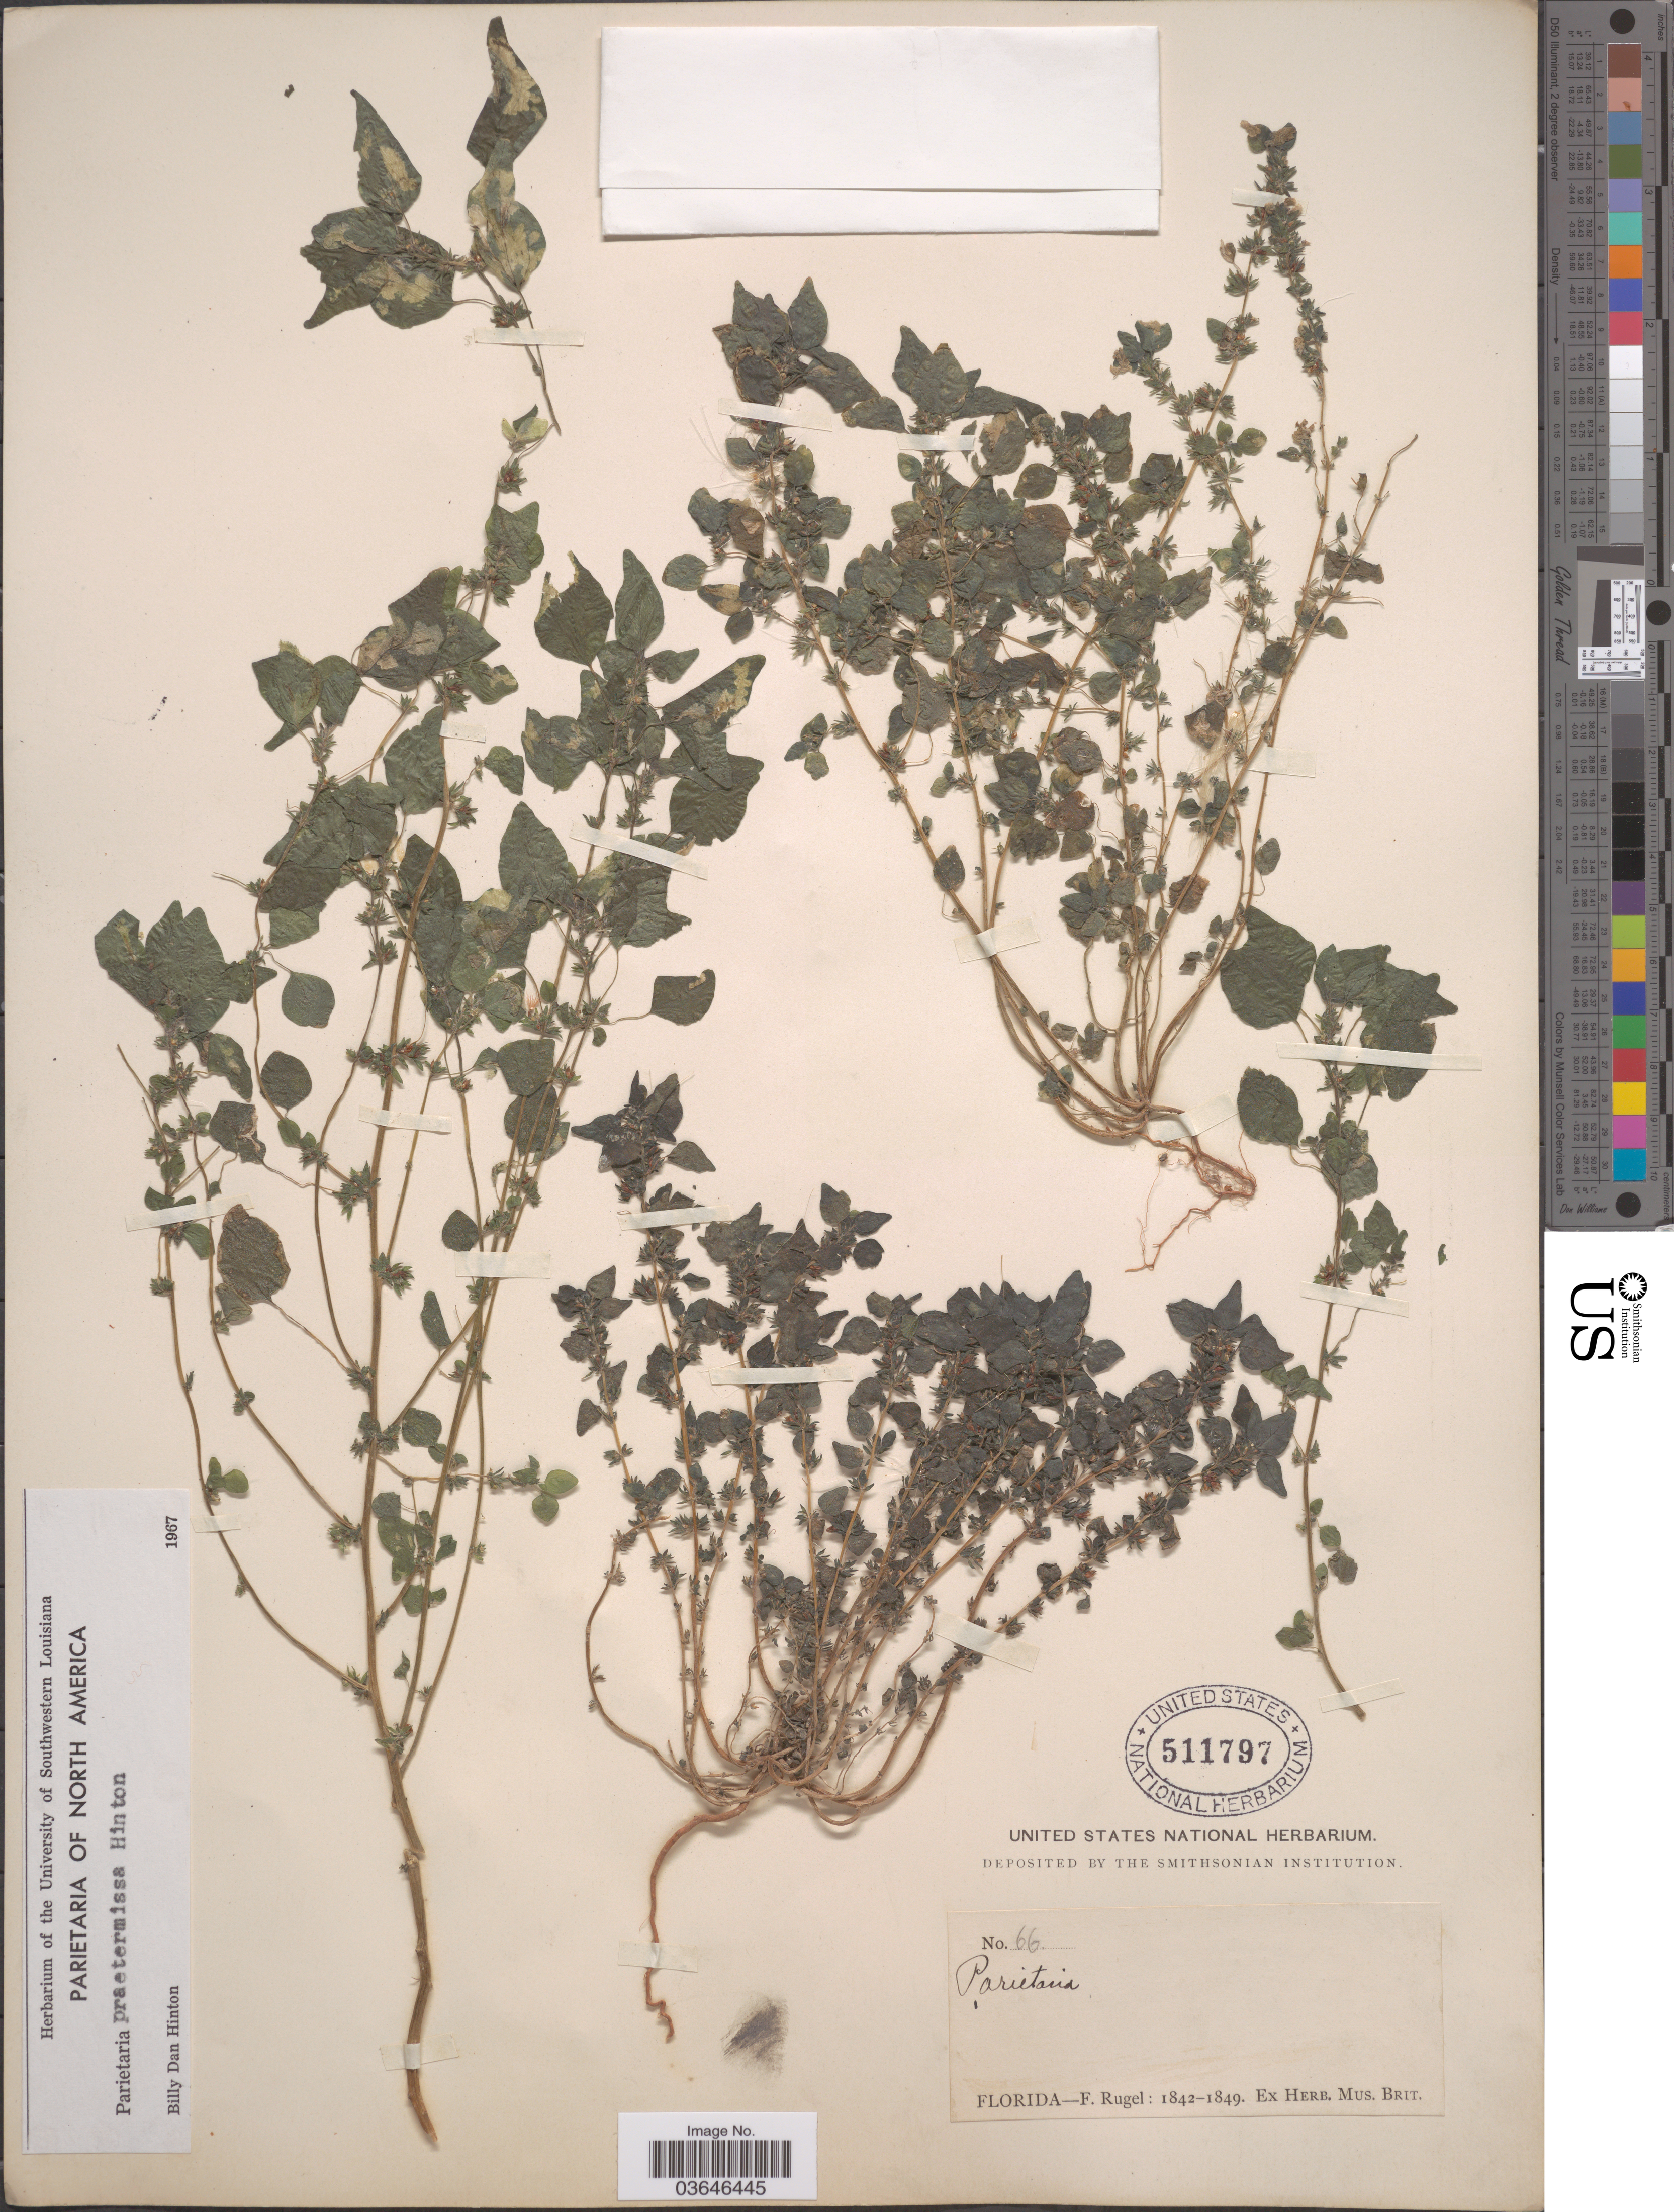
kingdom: Plantae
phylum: Tracheophyta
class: Magnoliopsida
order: Rosales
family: Urticaceae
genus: Parietaria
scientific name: Parietaria praetermissa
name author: Hinton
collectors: F. Rugel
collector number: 66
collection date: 1842/1849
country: United States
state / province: Florida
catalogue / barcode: US 511797